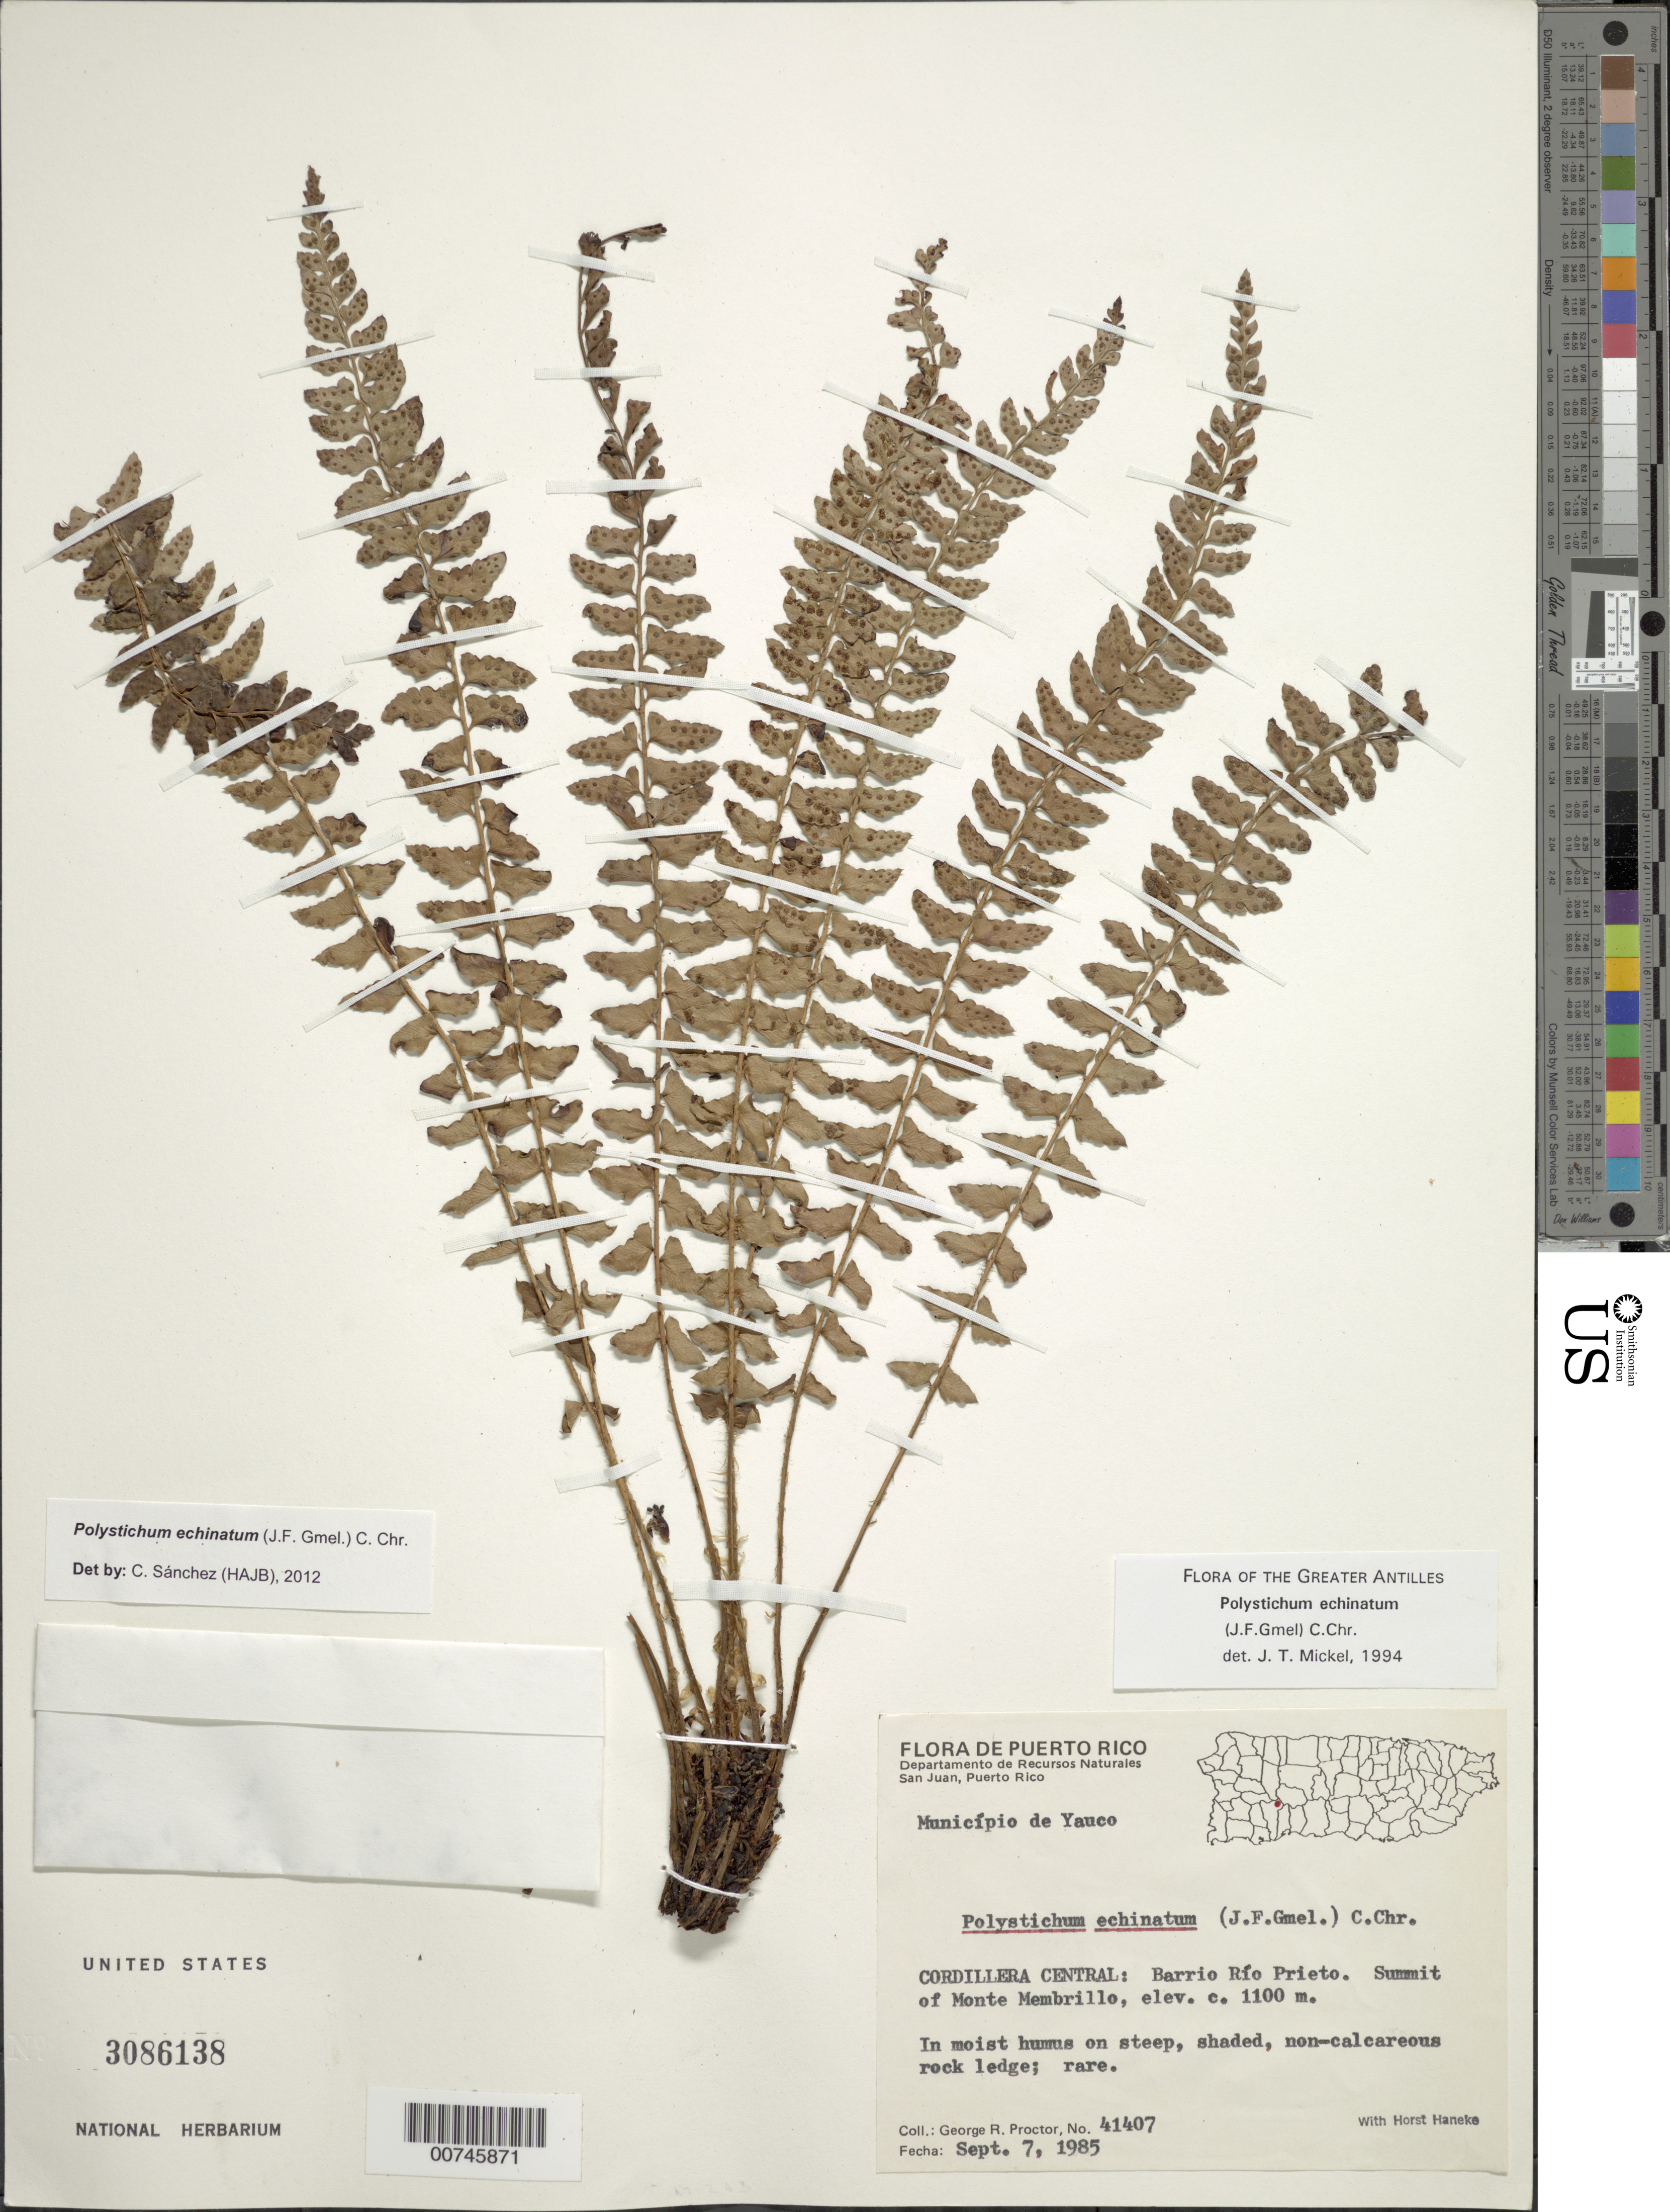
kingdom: Plantae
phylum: Tracheophyta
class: Polypodiopsida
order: Polypodiales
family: Dryopteridaceae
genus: Polystichum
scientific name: Polystichum echinatum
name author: (J.F. Gmel.) C. Chr.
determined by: Mickel, J. T., (NY), New York Botanical Garden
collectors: G. R. Proctor & H. Haneke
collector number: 41407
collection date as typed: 07 Sep 1985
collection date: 1985-09-07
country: Puerto Rico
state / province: Yauco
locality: Cordillera Central: Barrio Río Prieto. Summit of Monte Membrillo, Municipio de Yauco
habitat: In moist humus on steep, shaded, non-calcareous rock ledge; rare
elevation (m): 1100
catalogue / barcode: US 3086138